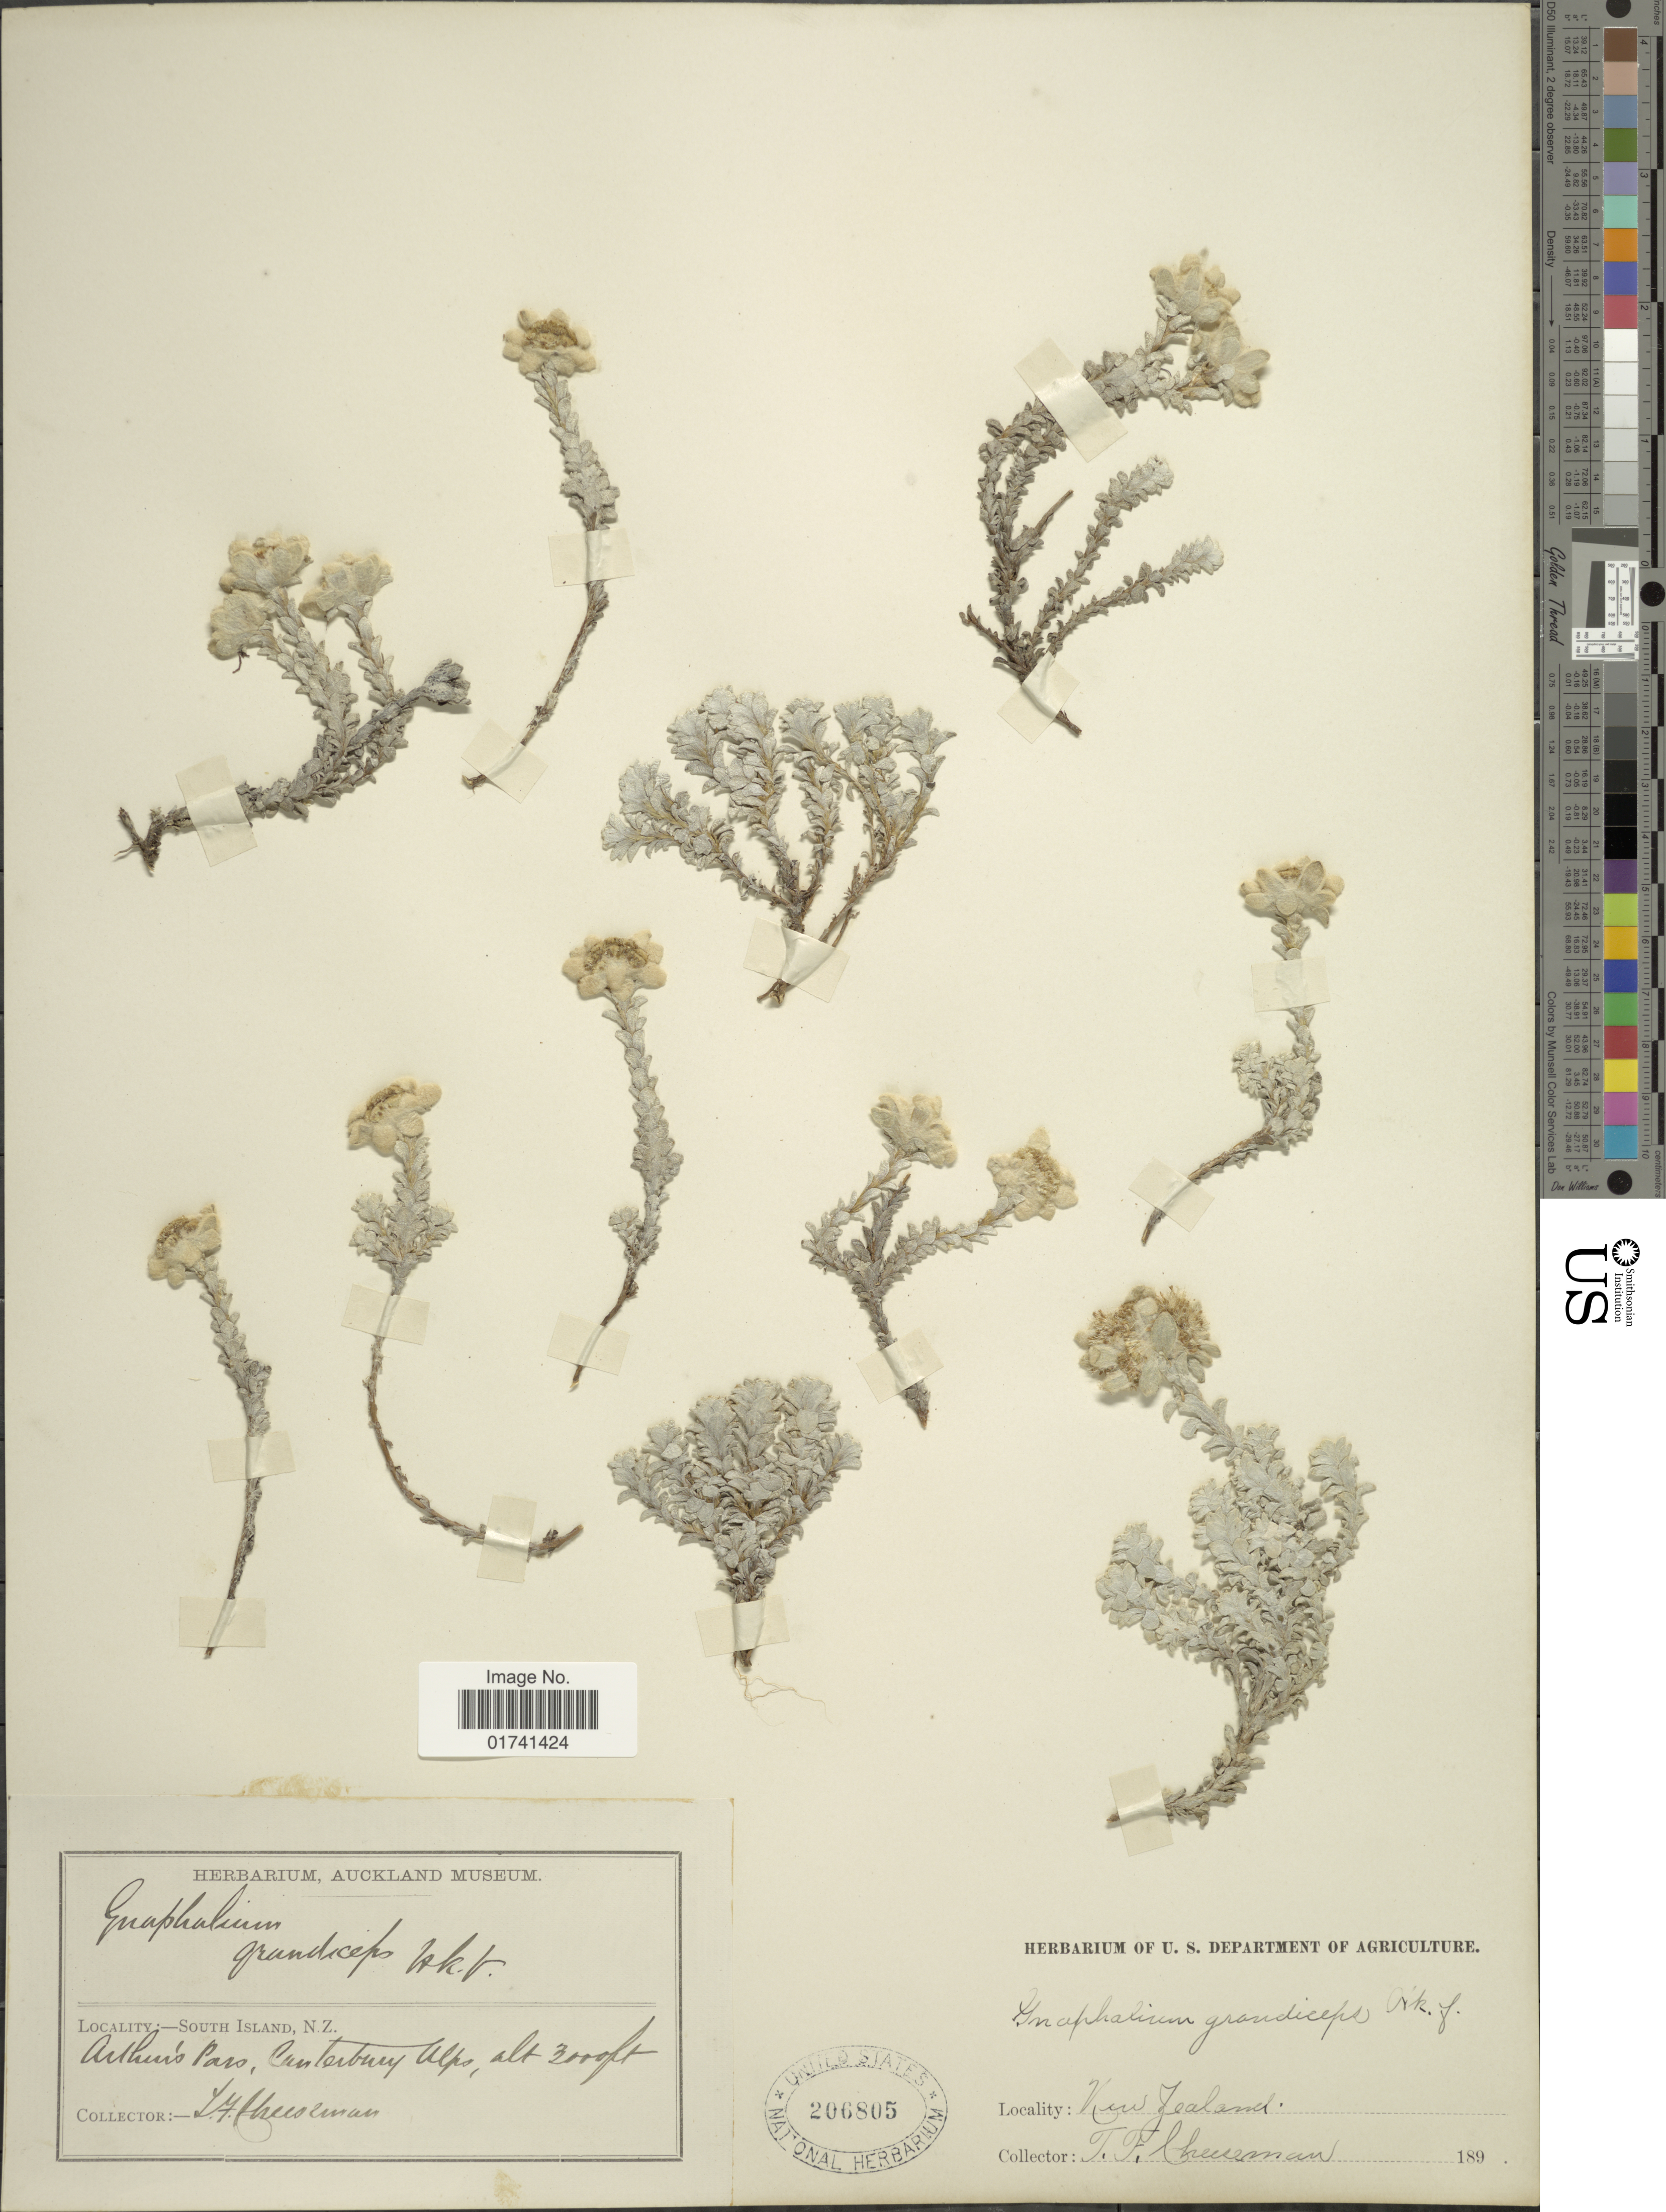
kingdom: Plantae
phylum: Tracheophyta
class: Magnoliopsida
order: Asterales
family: Asteraceae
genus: Leucogenes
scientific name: Leucogenes grandiceps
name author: P. Beauv.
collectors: T. F. Cheeseman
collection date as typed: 189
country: New Zealand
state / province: Canterbury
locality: South Island, Arthur's Pass, Canterbury Alps.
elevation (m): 914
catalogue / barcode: US 206805